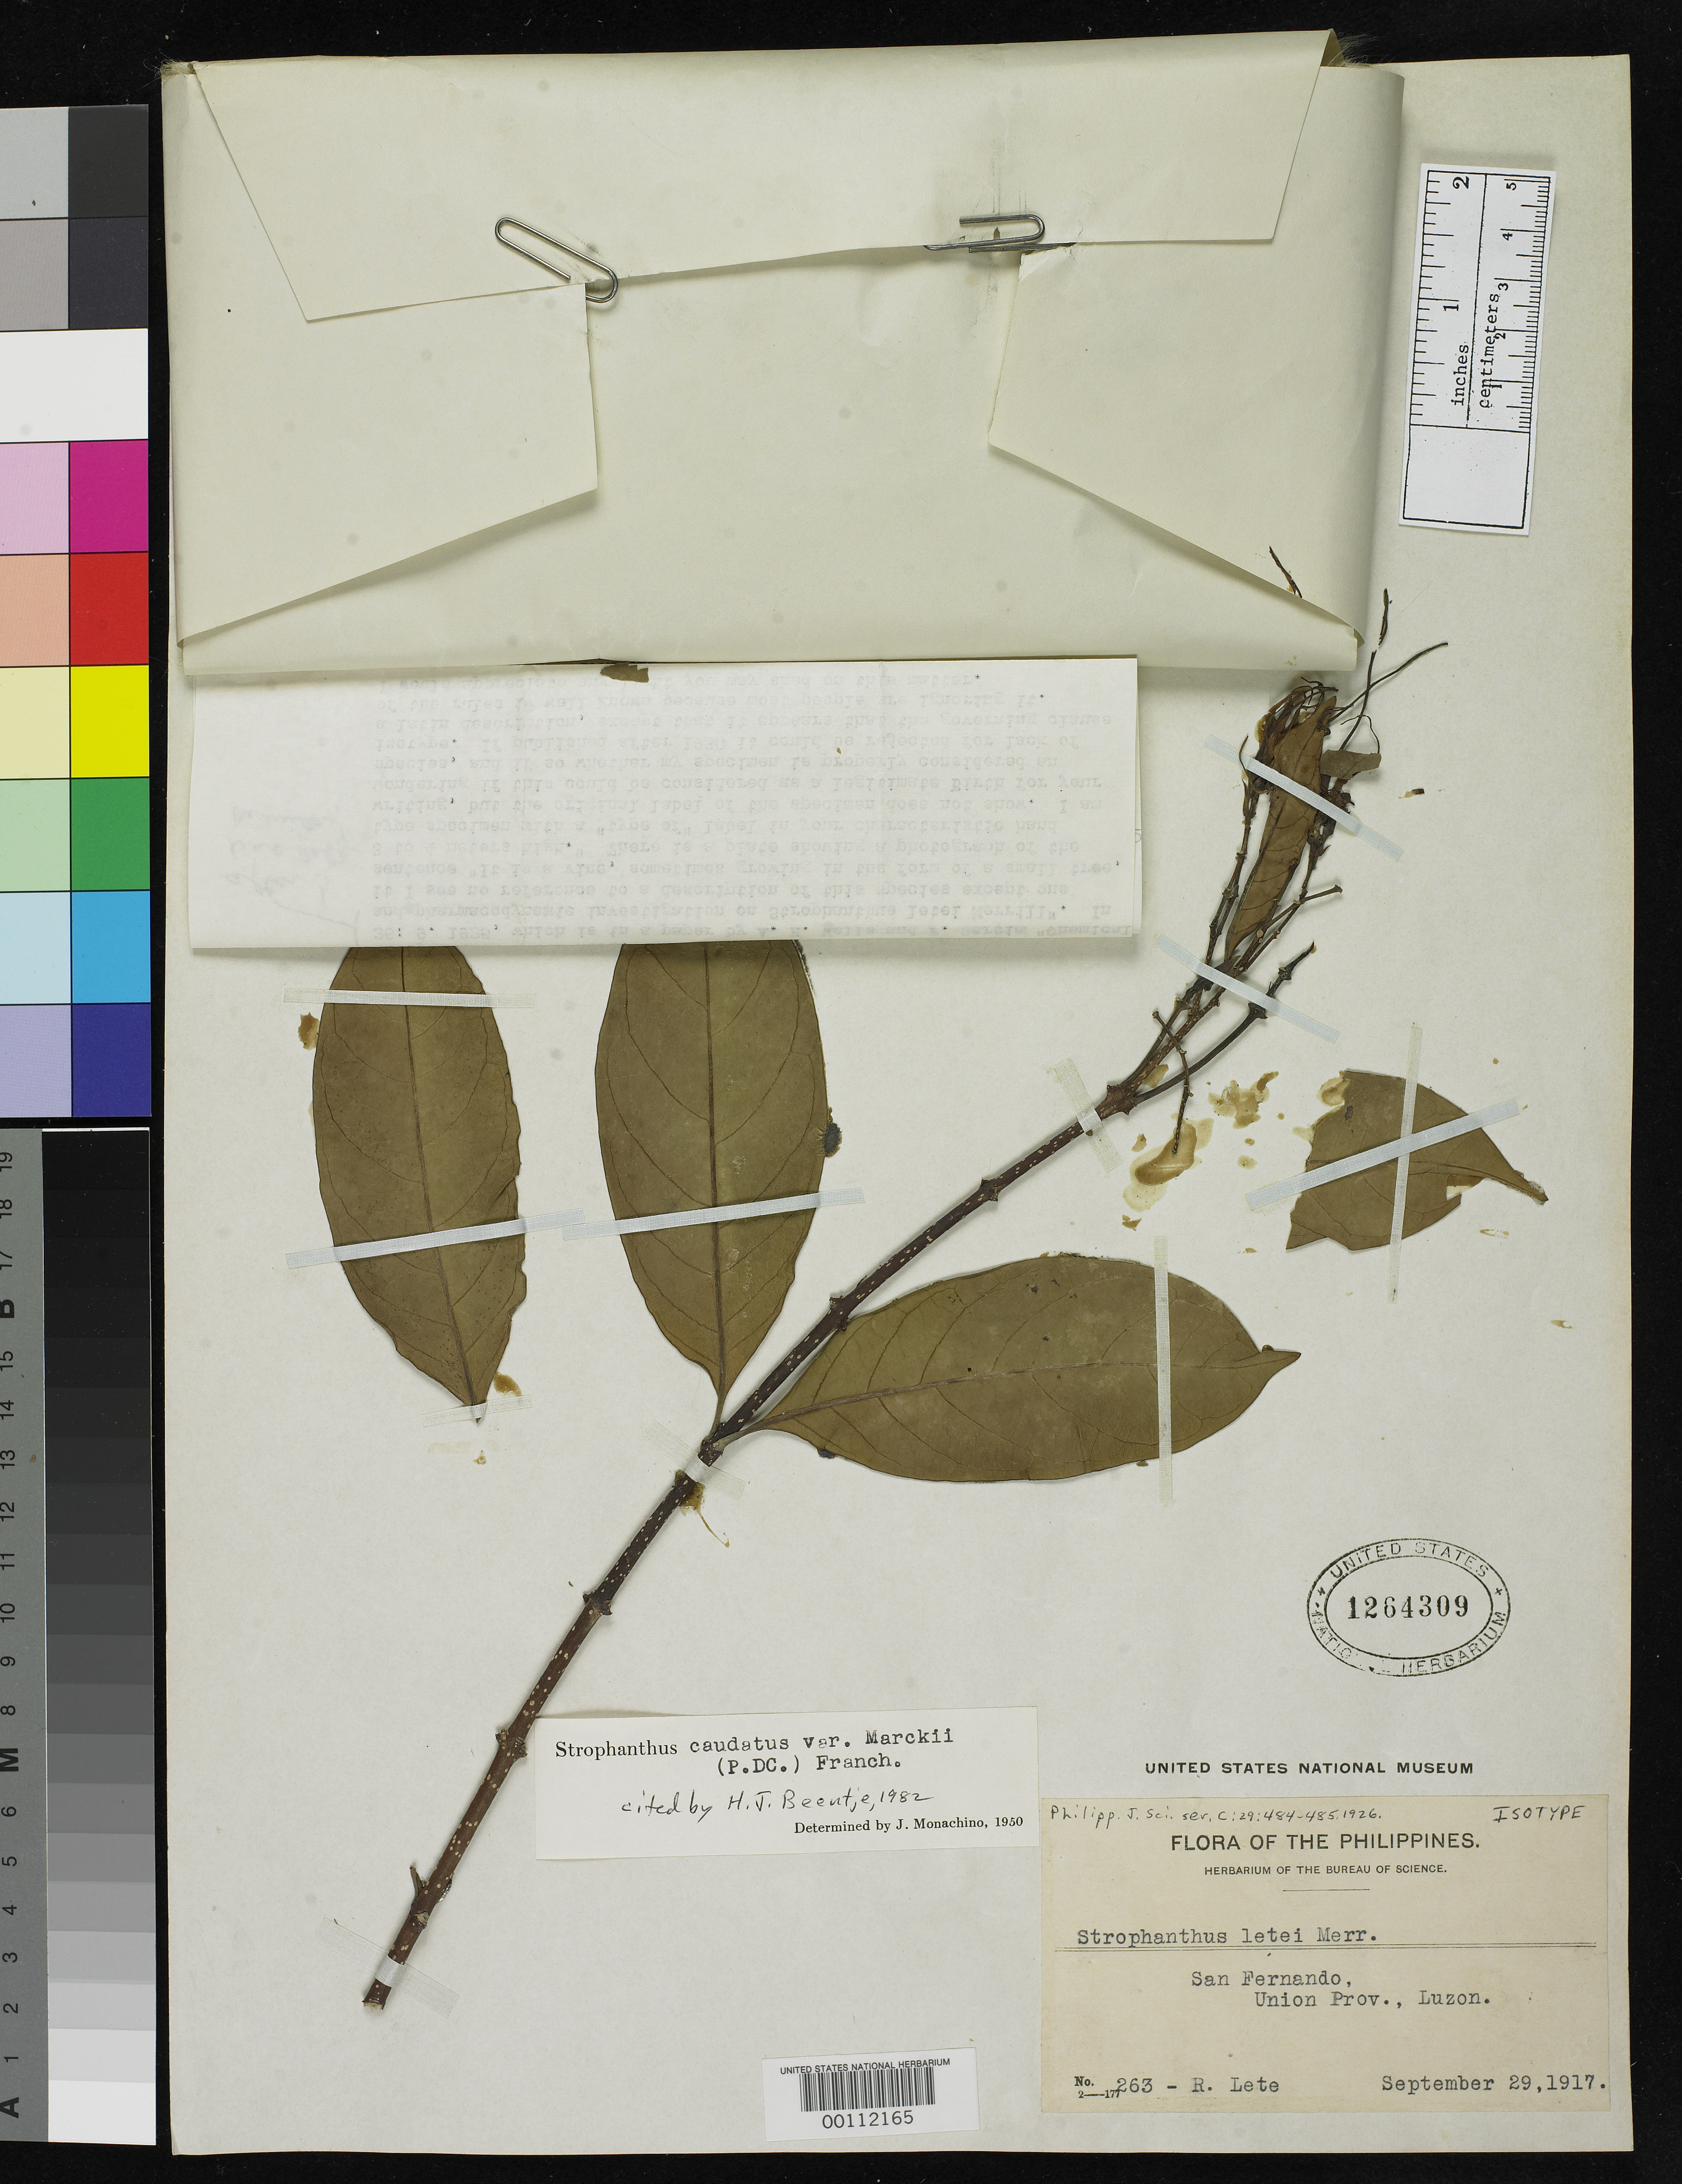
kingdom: Plantae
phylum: Tracheophyta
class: Magnoliopsida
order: Gentianales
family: Apocynaceae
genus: Strophanthus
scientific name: Strophanthus letei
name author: Merr.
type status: Isotype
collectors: R. Lete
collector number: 263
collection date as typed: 29 Sep 1917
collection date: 1917-09-29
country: Philippines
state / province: Ilocos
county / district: La Union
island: Luzon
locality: San Fernando.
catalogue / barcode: US 1264309